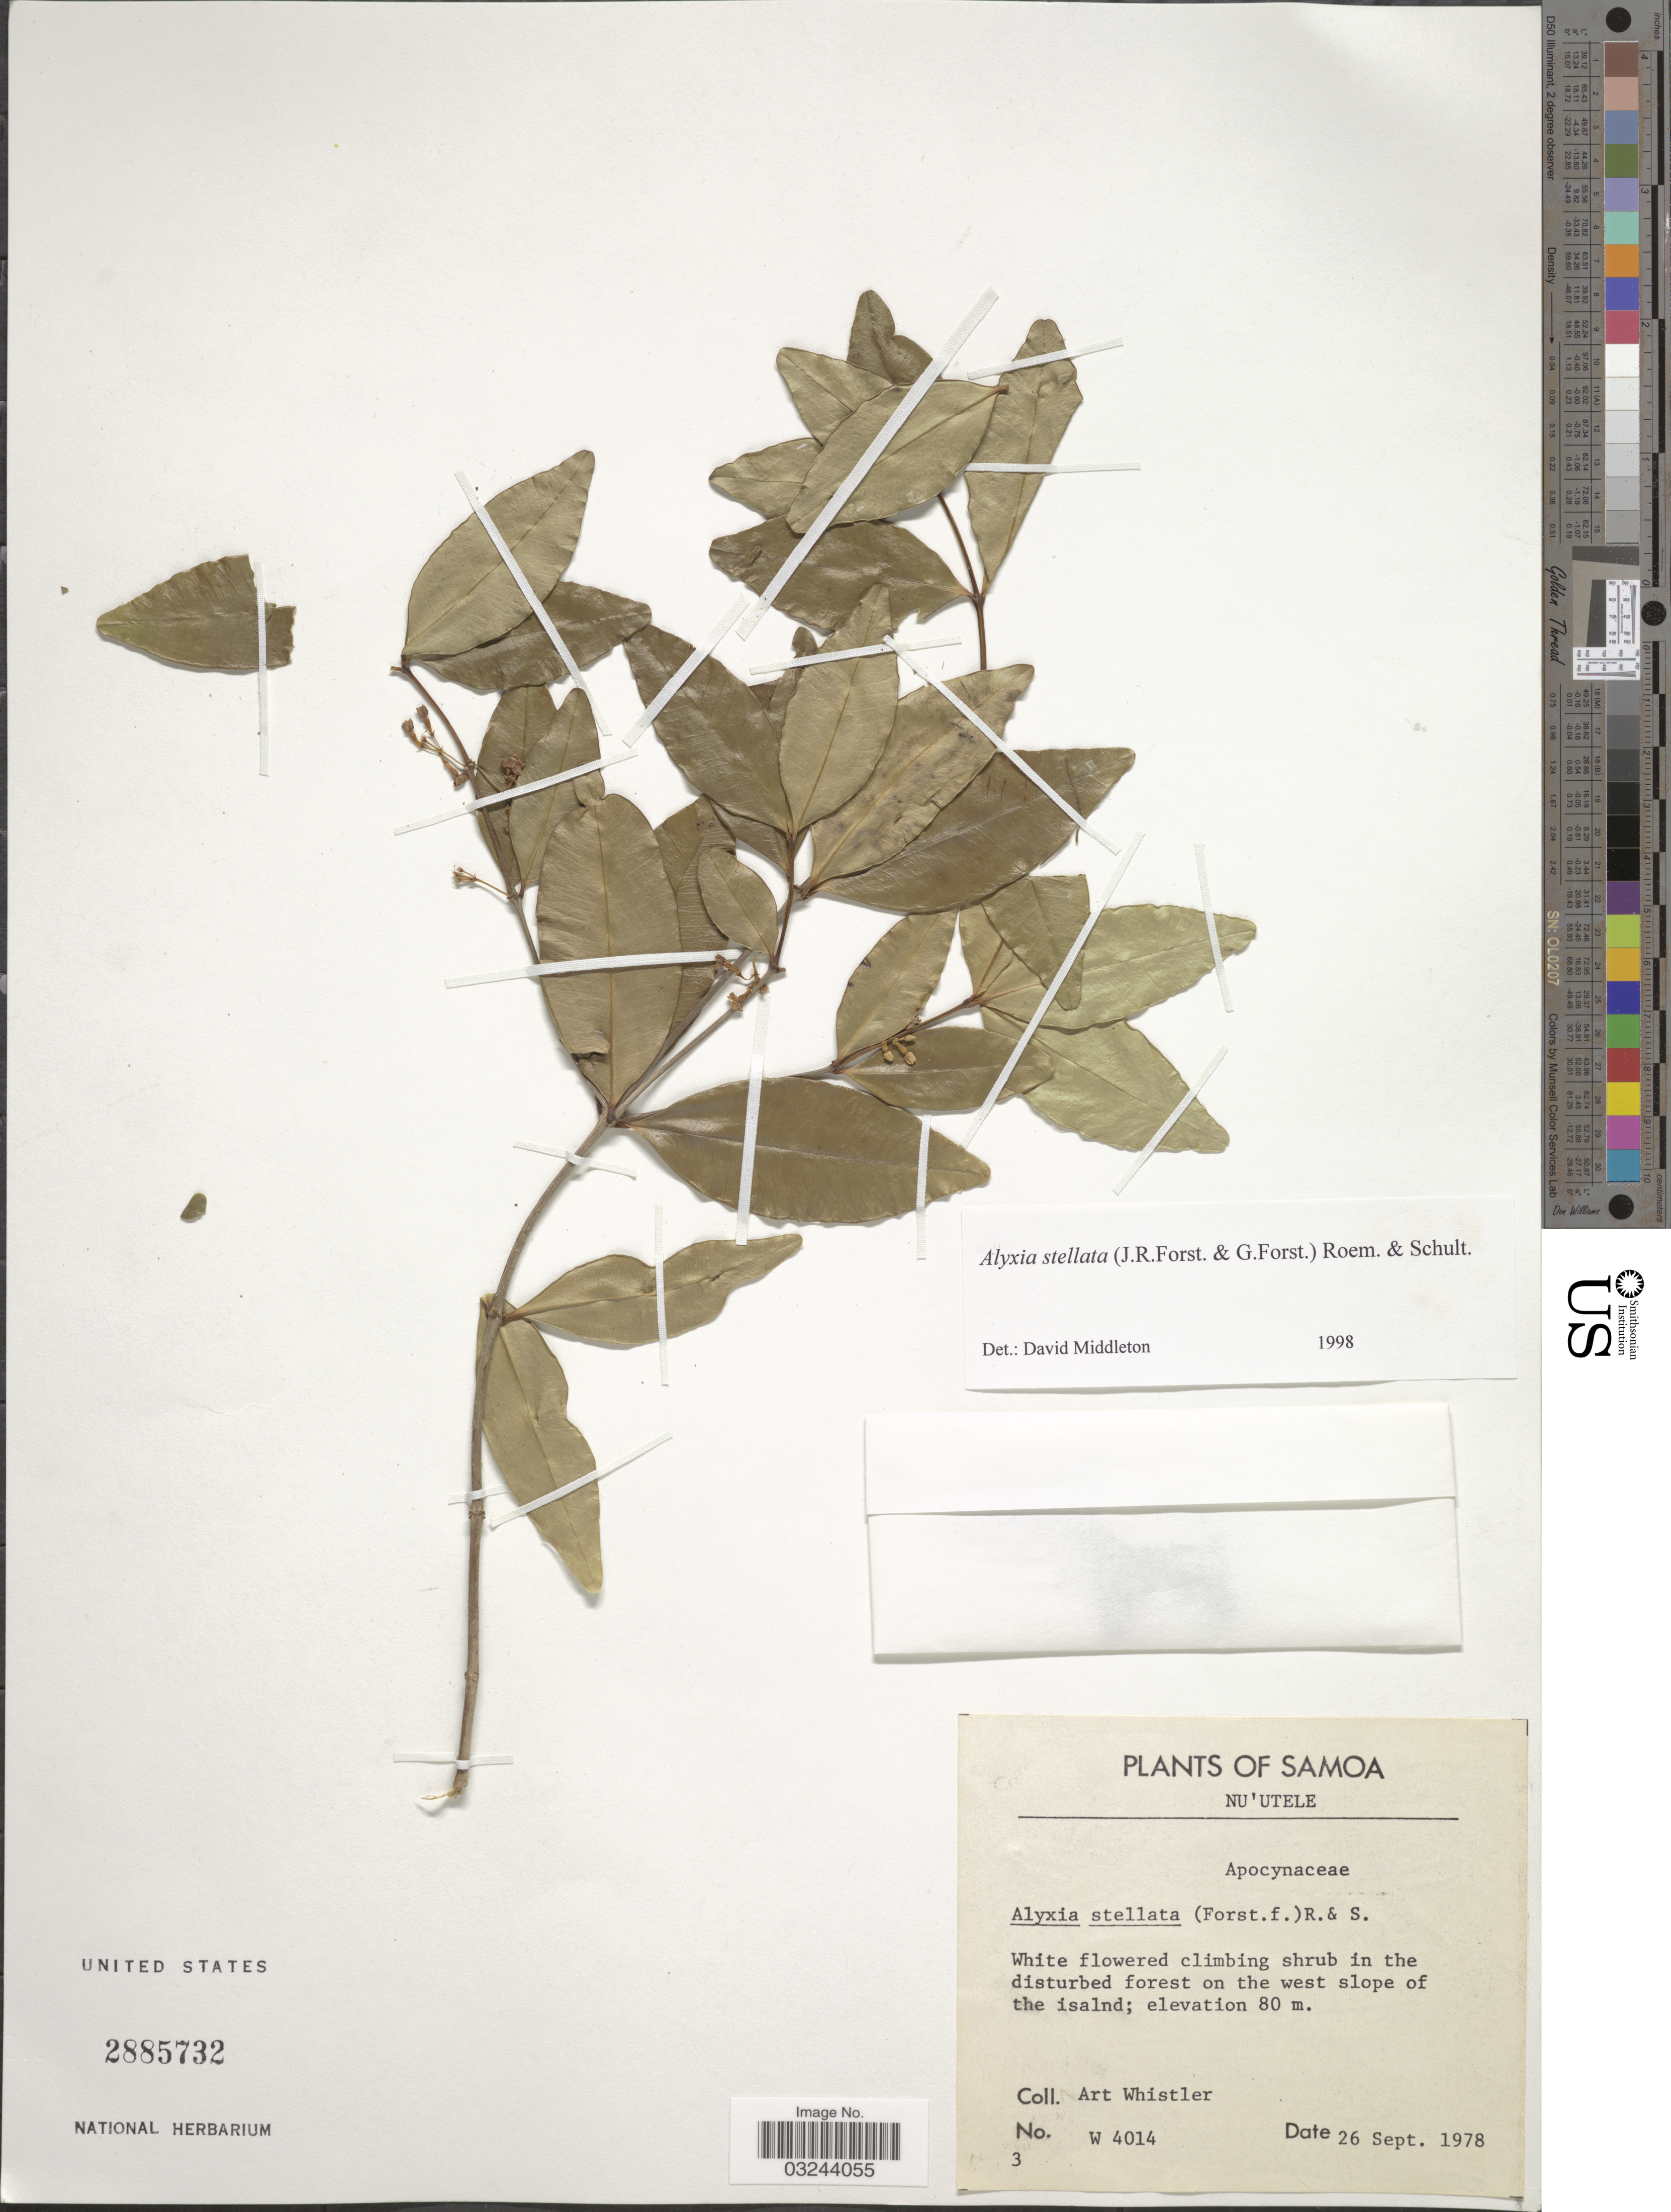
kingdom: Plantae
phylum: Tracheophyta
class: Magnoliopsida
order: Gentianales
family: Apocynaceae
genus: Alyxia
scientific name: Alyxia stellata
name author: (J.R. Forst. & G. Forst.) Roem. & Schult.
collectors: A. Whistler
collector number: W4014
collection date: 1978-09-26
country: Samoa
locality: Samoa, Nu'Utele, White flowered climbing shrub in the disturbed forest on the west slope of the isalnd.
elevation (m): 80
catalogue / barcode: US 2885732